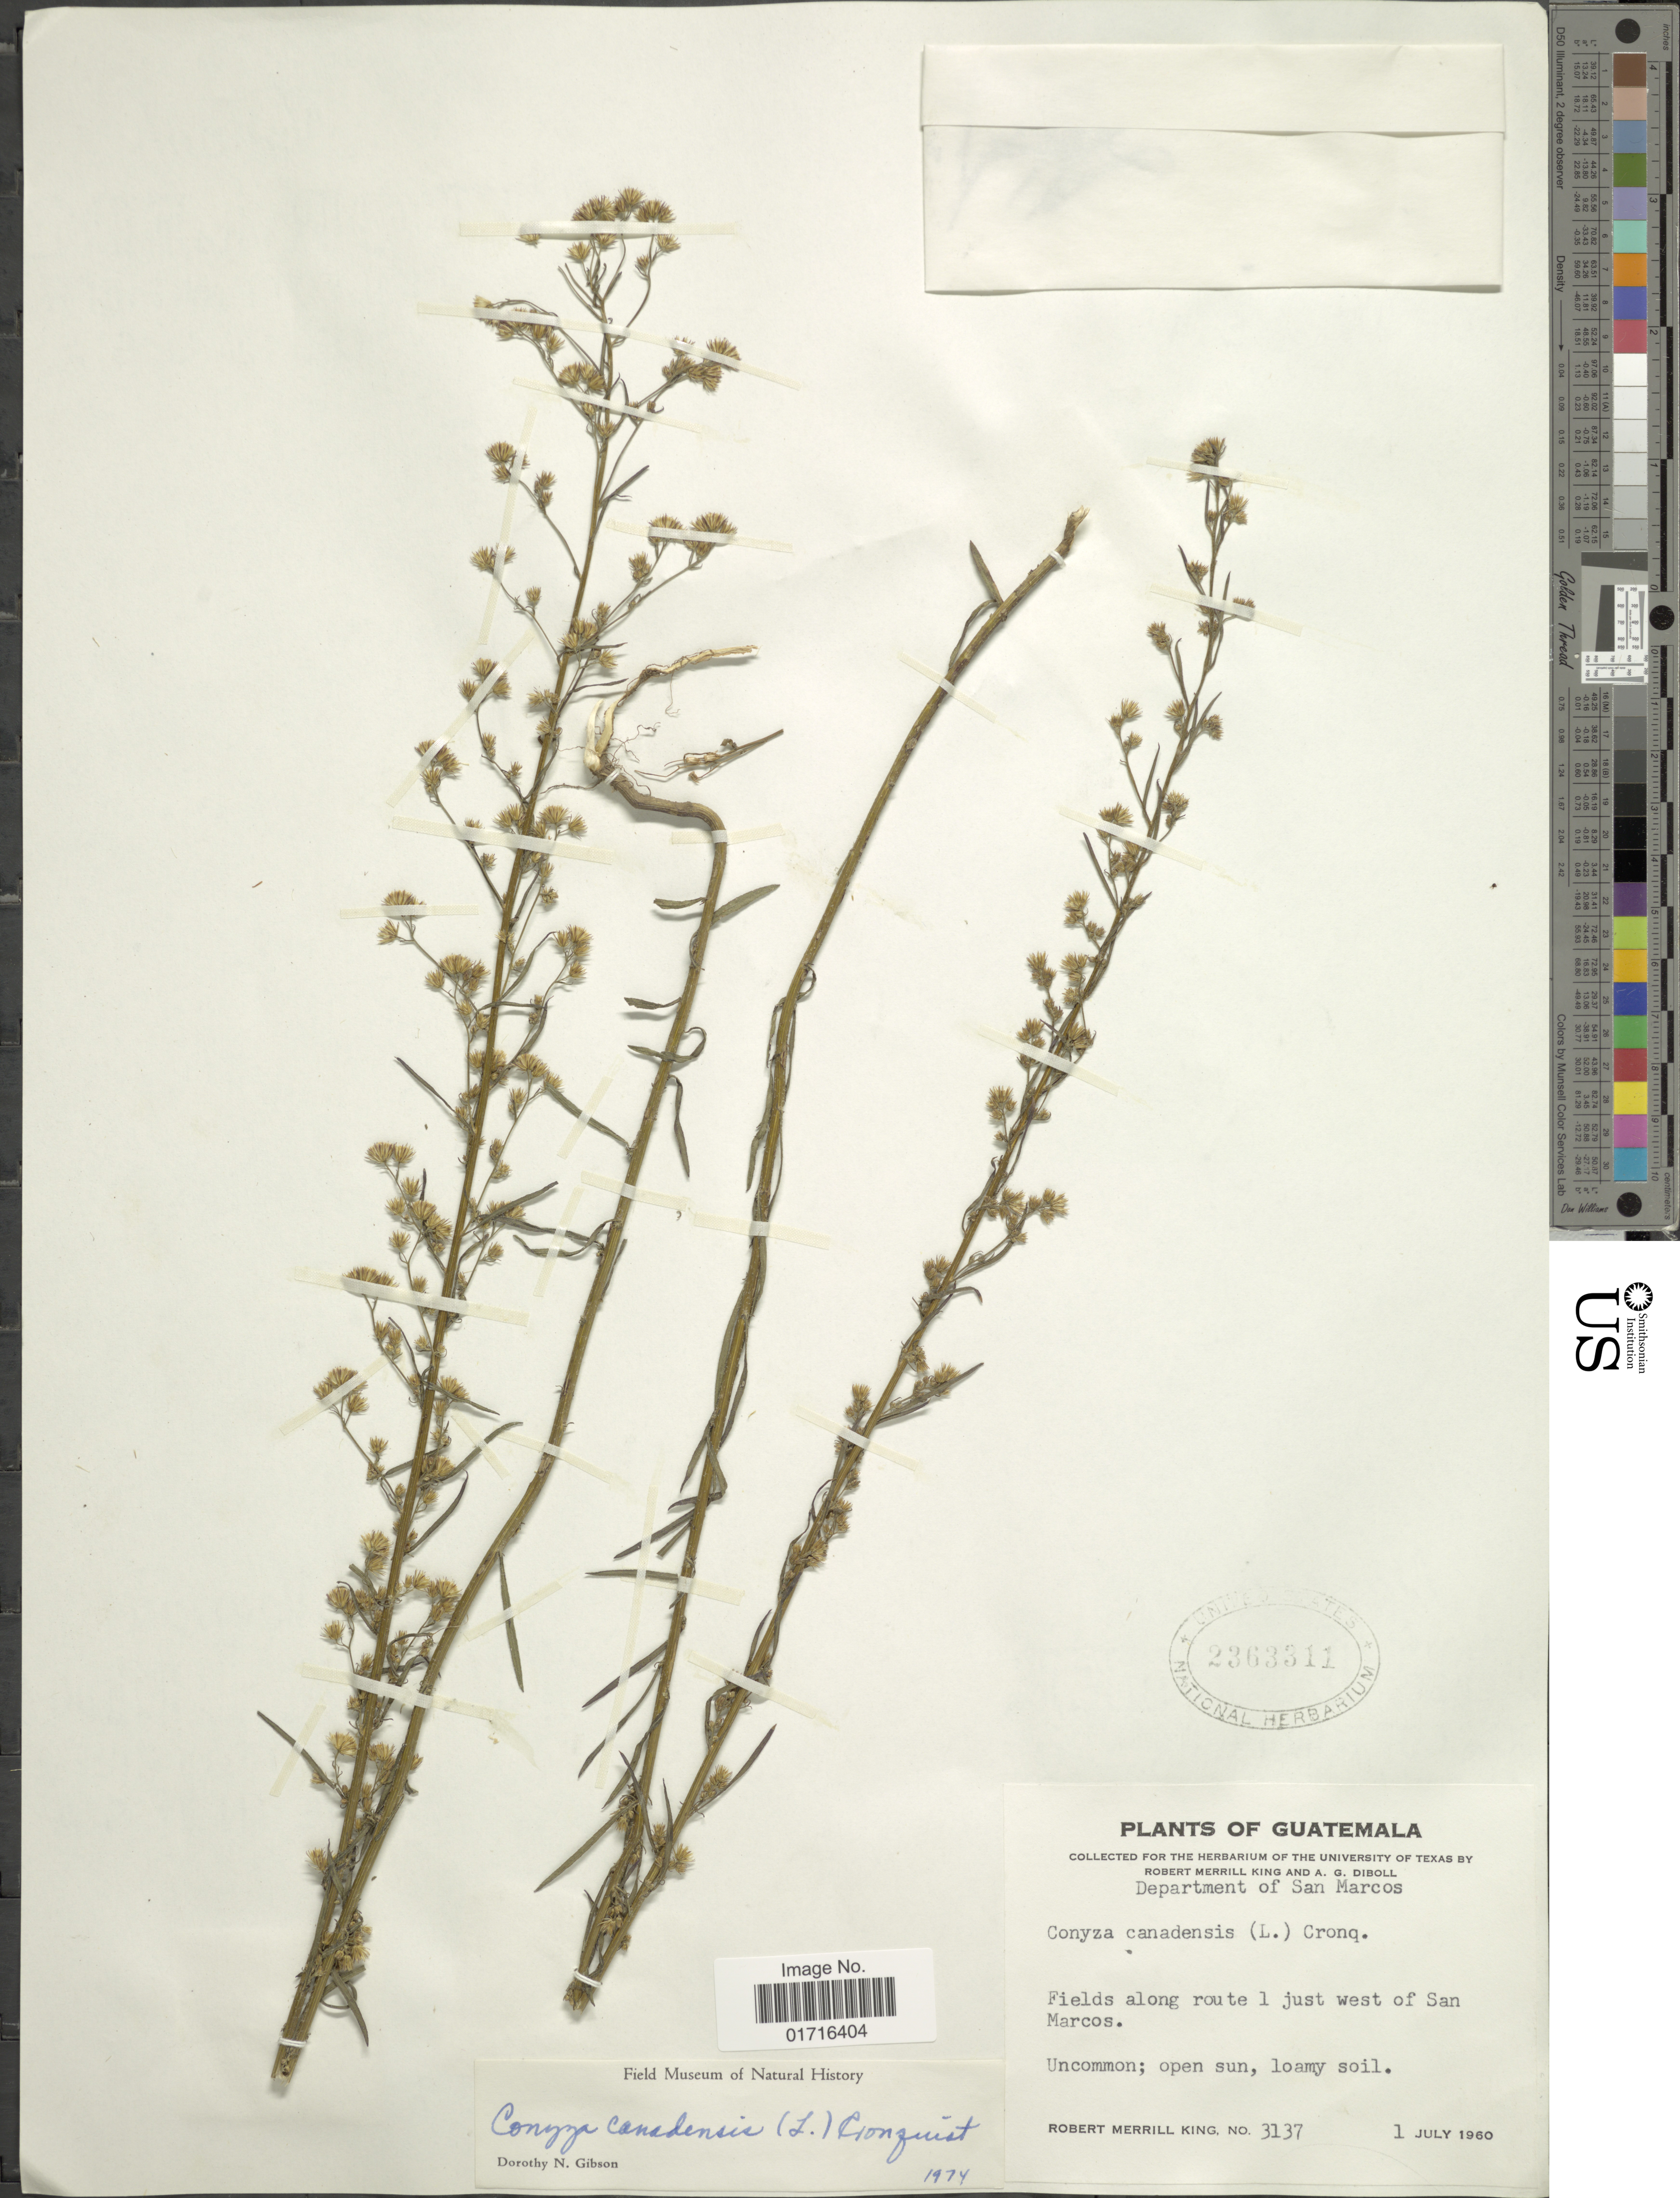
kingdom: Plantae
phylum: Tracheophyta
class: Magnoliopsida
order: Asterales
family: Asteraceae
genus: Conyza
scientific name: Conyza canadensis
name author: (L.) Cronq.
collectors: R. M. King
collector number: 3137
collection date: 1960-07-01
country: Guatemala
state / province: San Marcos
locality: Fields along route 1 just west of San Marcos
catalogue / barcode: US 2363311